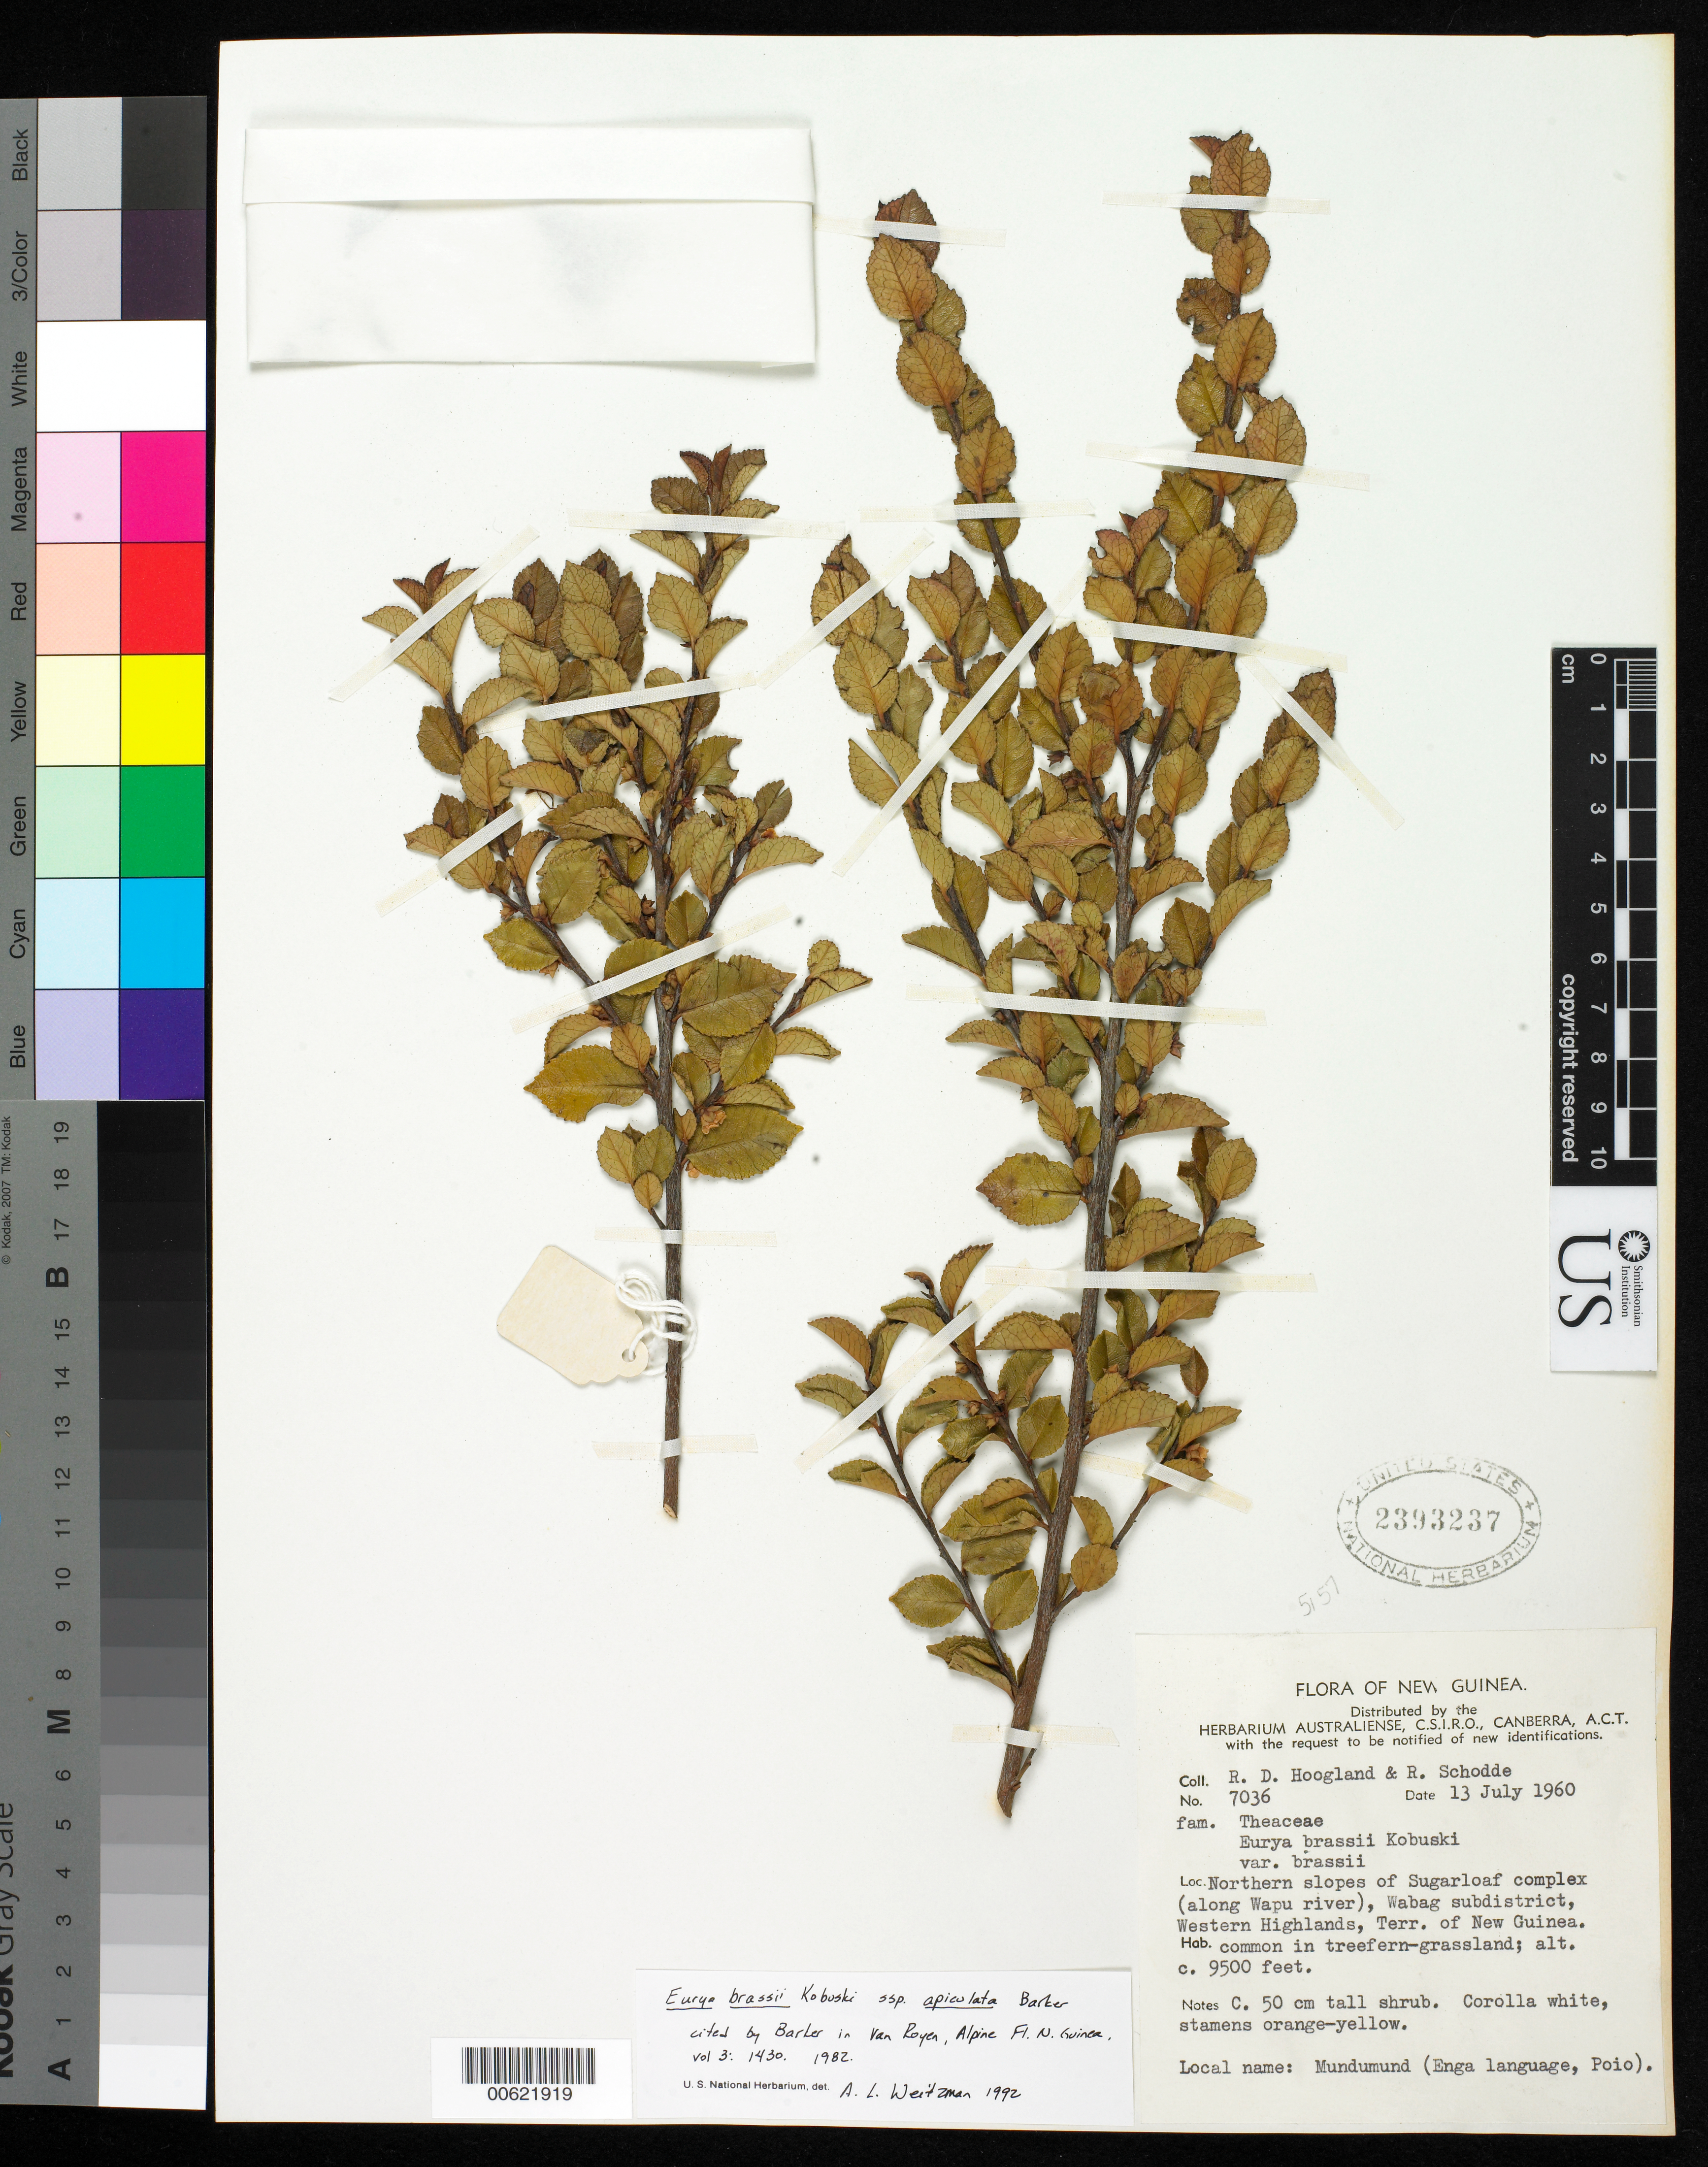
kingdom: Plantae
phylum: Tracheophyta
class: Magnoliopsida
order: Ericales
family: Pentaphylacaceae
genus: Eurya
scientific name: Eurya brassii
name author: Kobuski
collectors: R. D. Hoogland & R. Schodde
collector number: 7036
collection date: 1960-07-13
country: Papua New Guinea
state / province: Enga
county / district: Wabag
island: New Guinea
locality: Northern slopes of Sugarloaf complex (along Wapu river)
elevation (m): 2896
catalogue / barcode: US 2393237